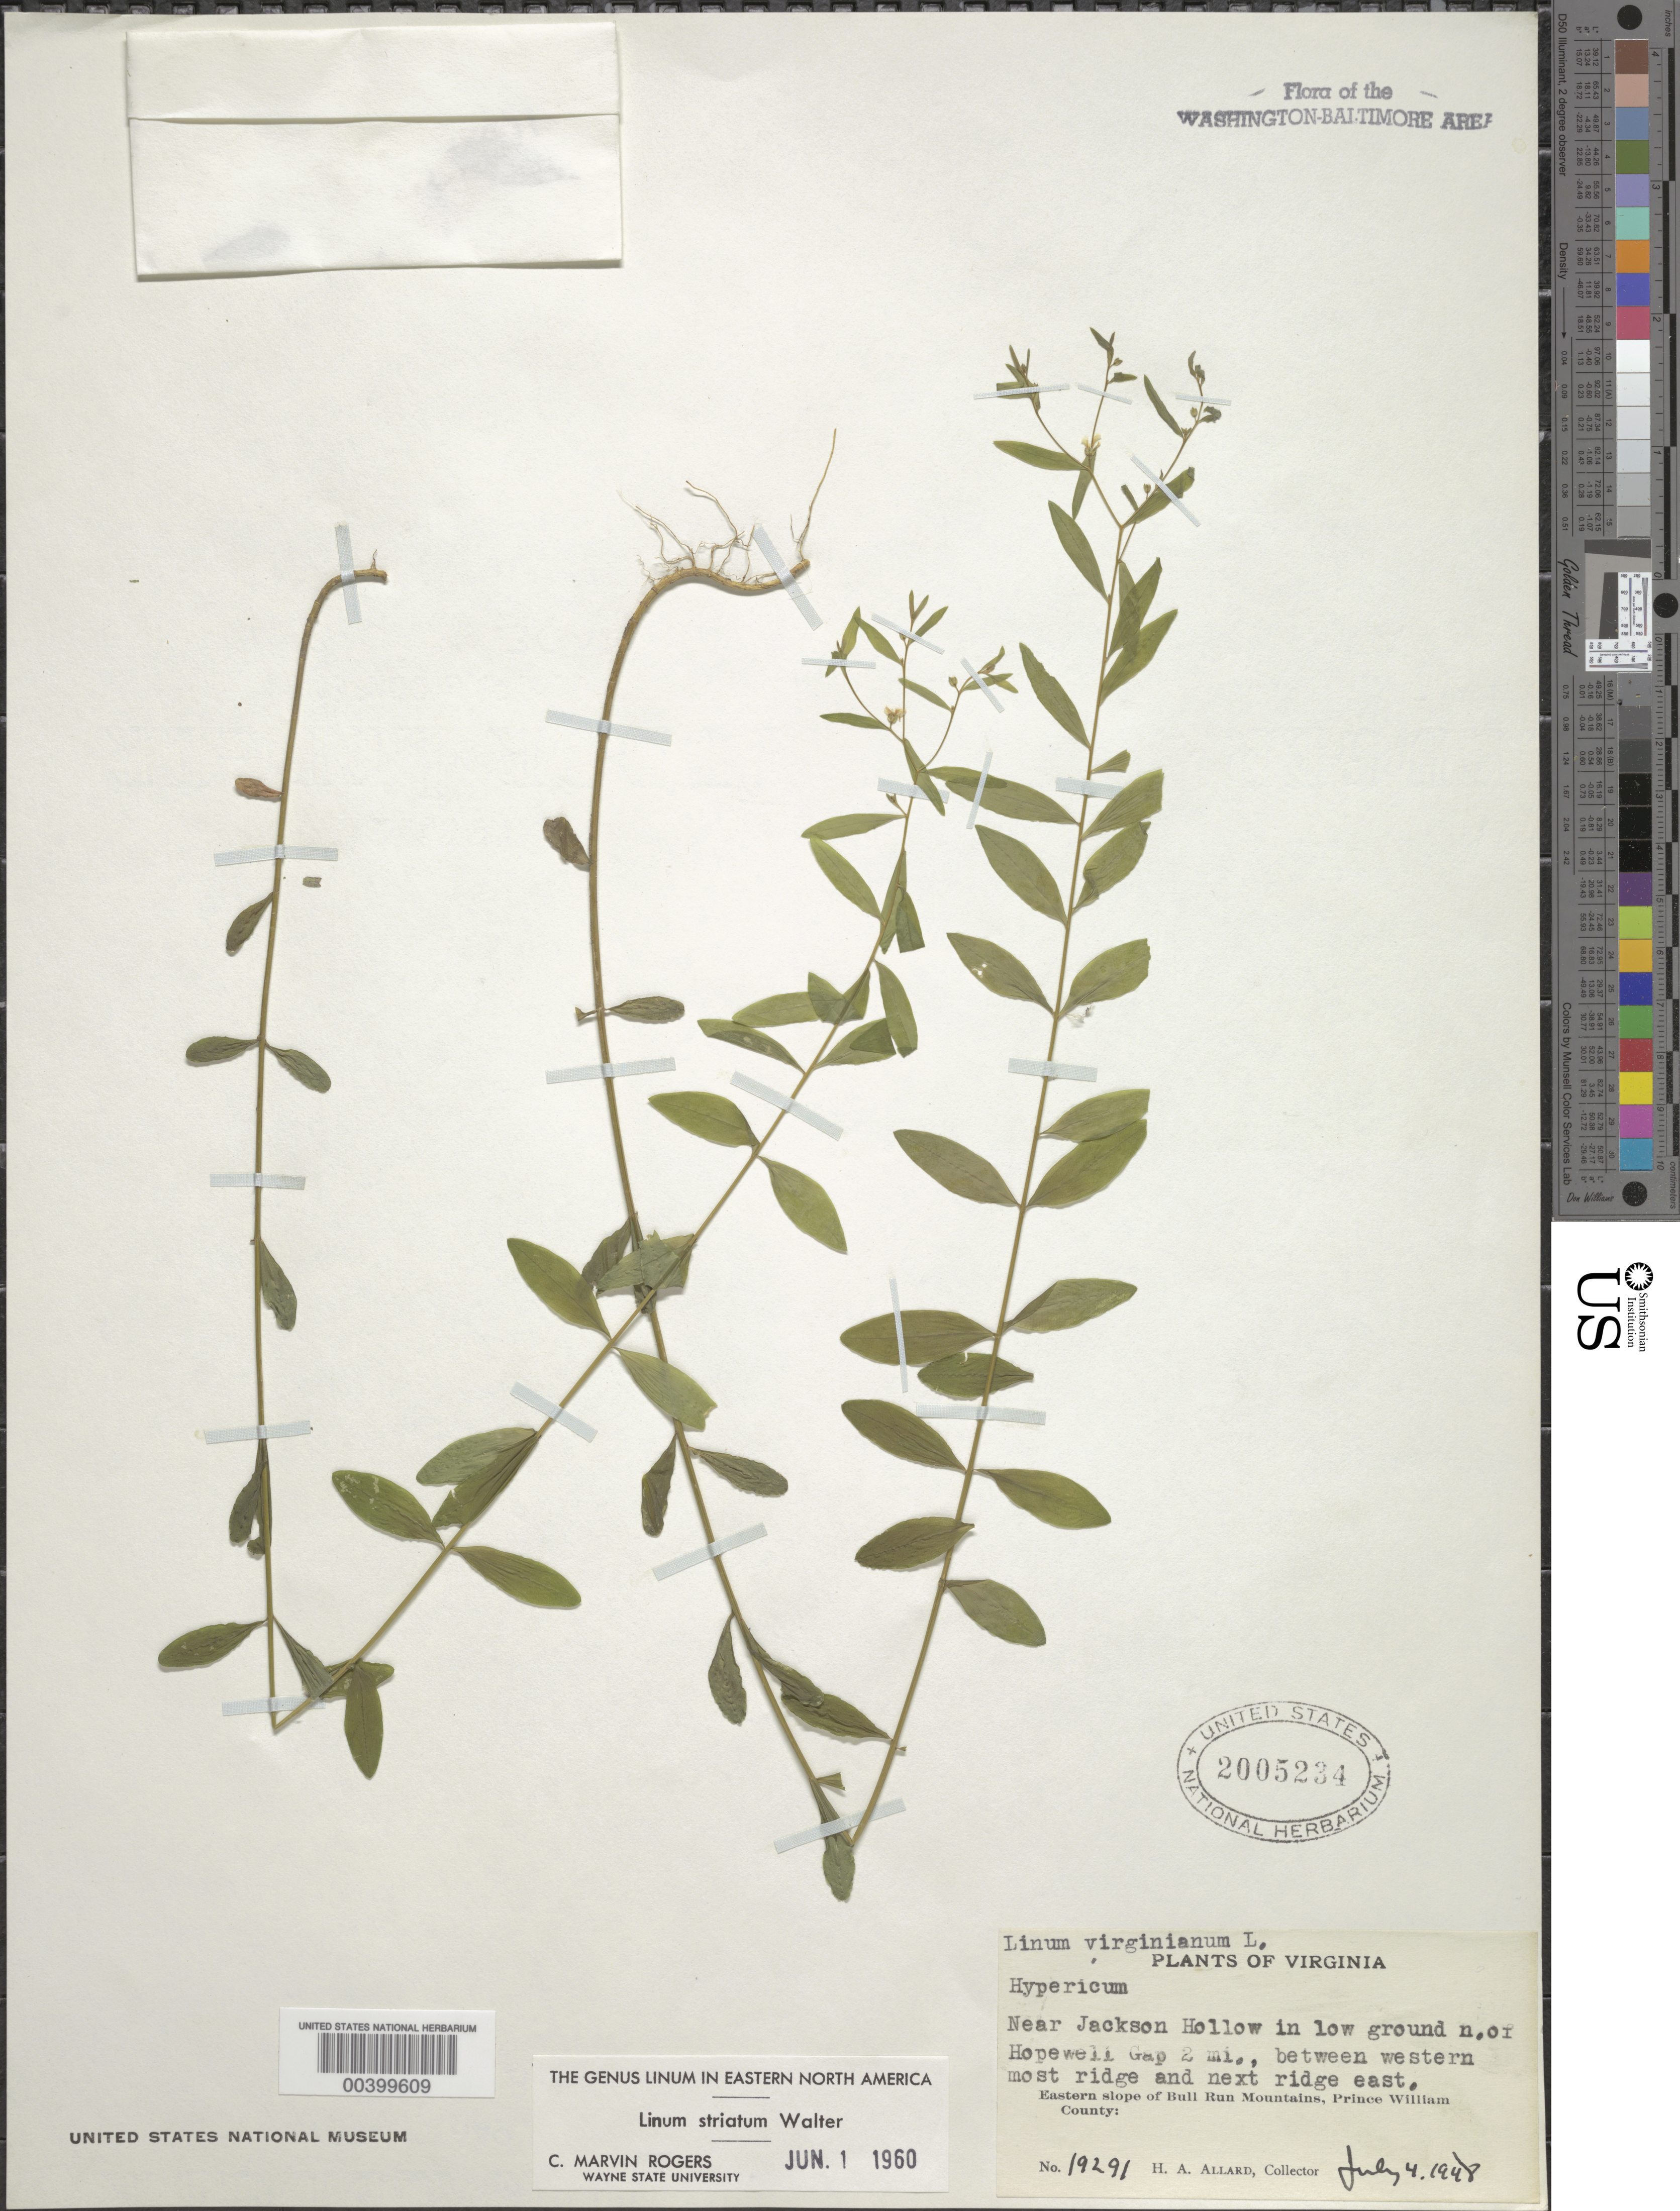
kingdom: Plantae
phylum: Tracheophyta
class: Magnoliopsida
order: Malpighiales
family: Linaceae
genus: Linum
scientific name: Linum striatum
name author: Walter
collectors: H. A. Allard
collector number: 19291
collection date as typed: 04 Jul 1948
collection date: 1948-07-04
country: United States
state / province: Virginia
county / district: Prince William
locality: Jackson Hollow vicinity, north of Hopewell Gap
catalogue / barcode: US 2005234